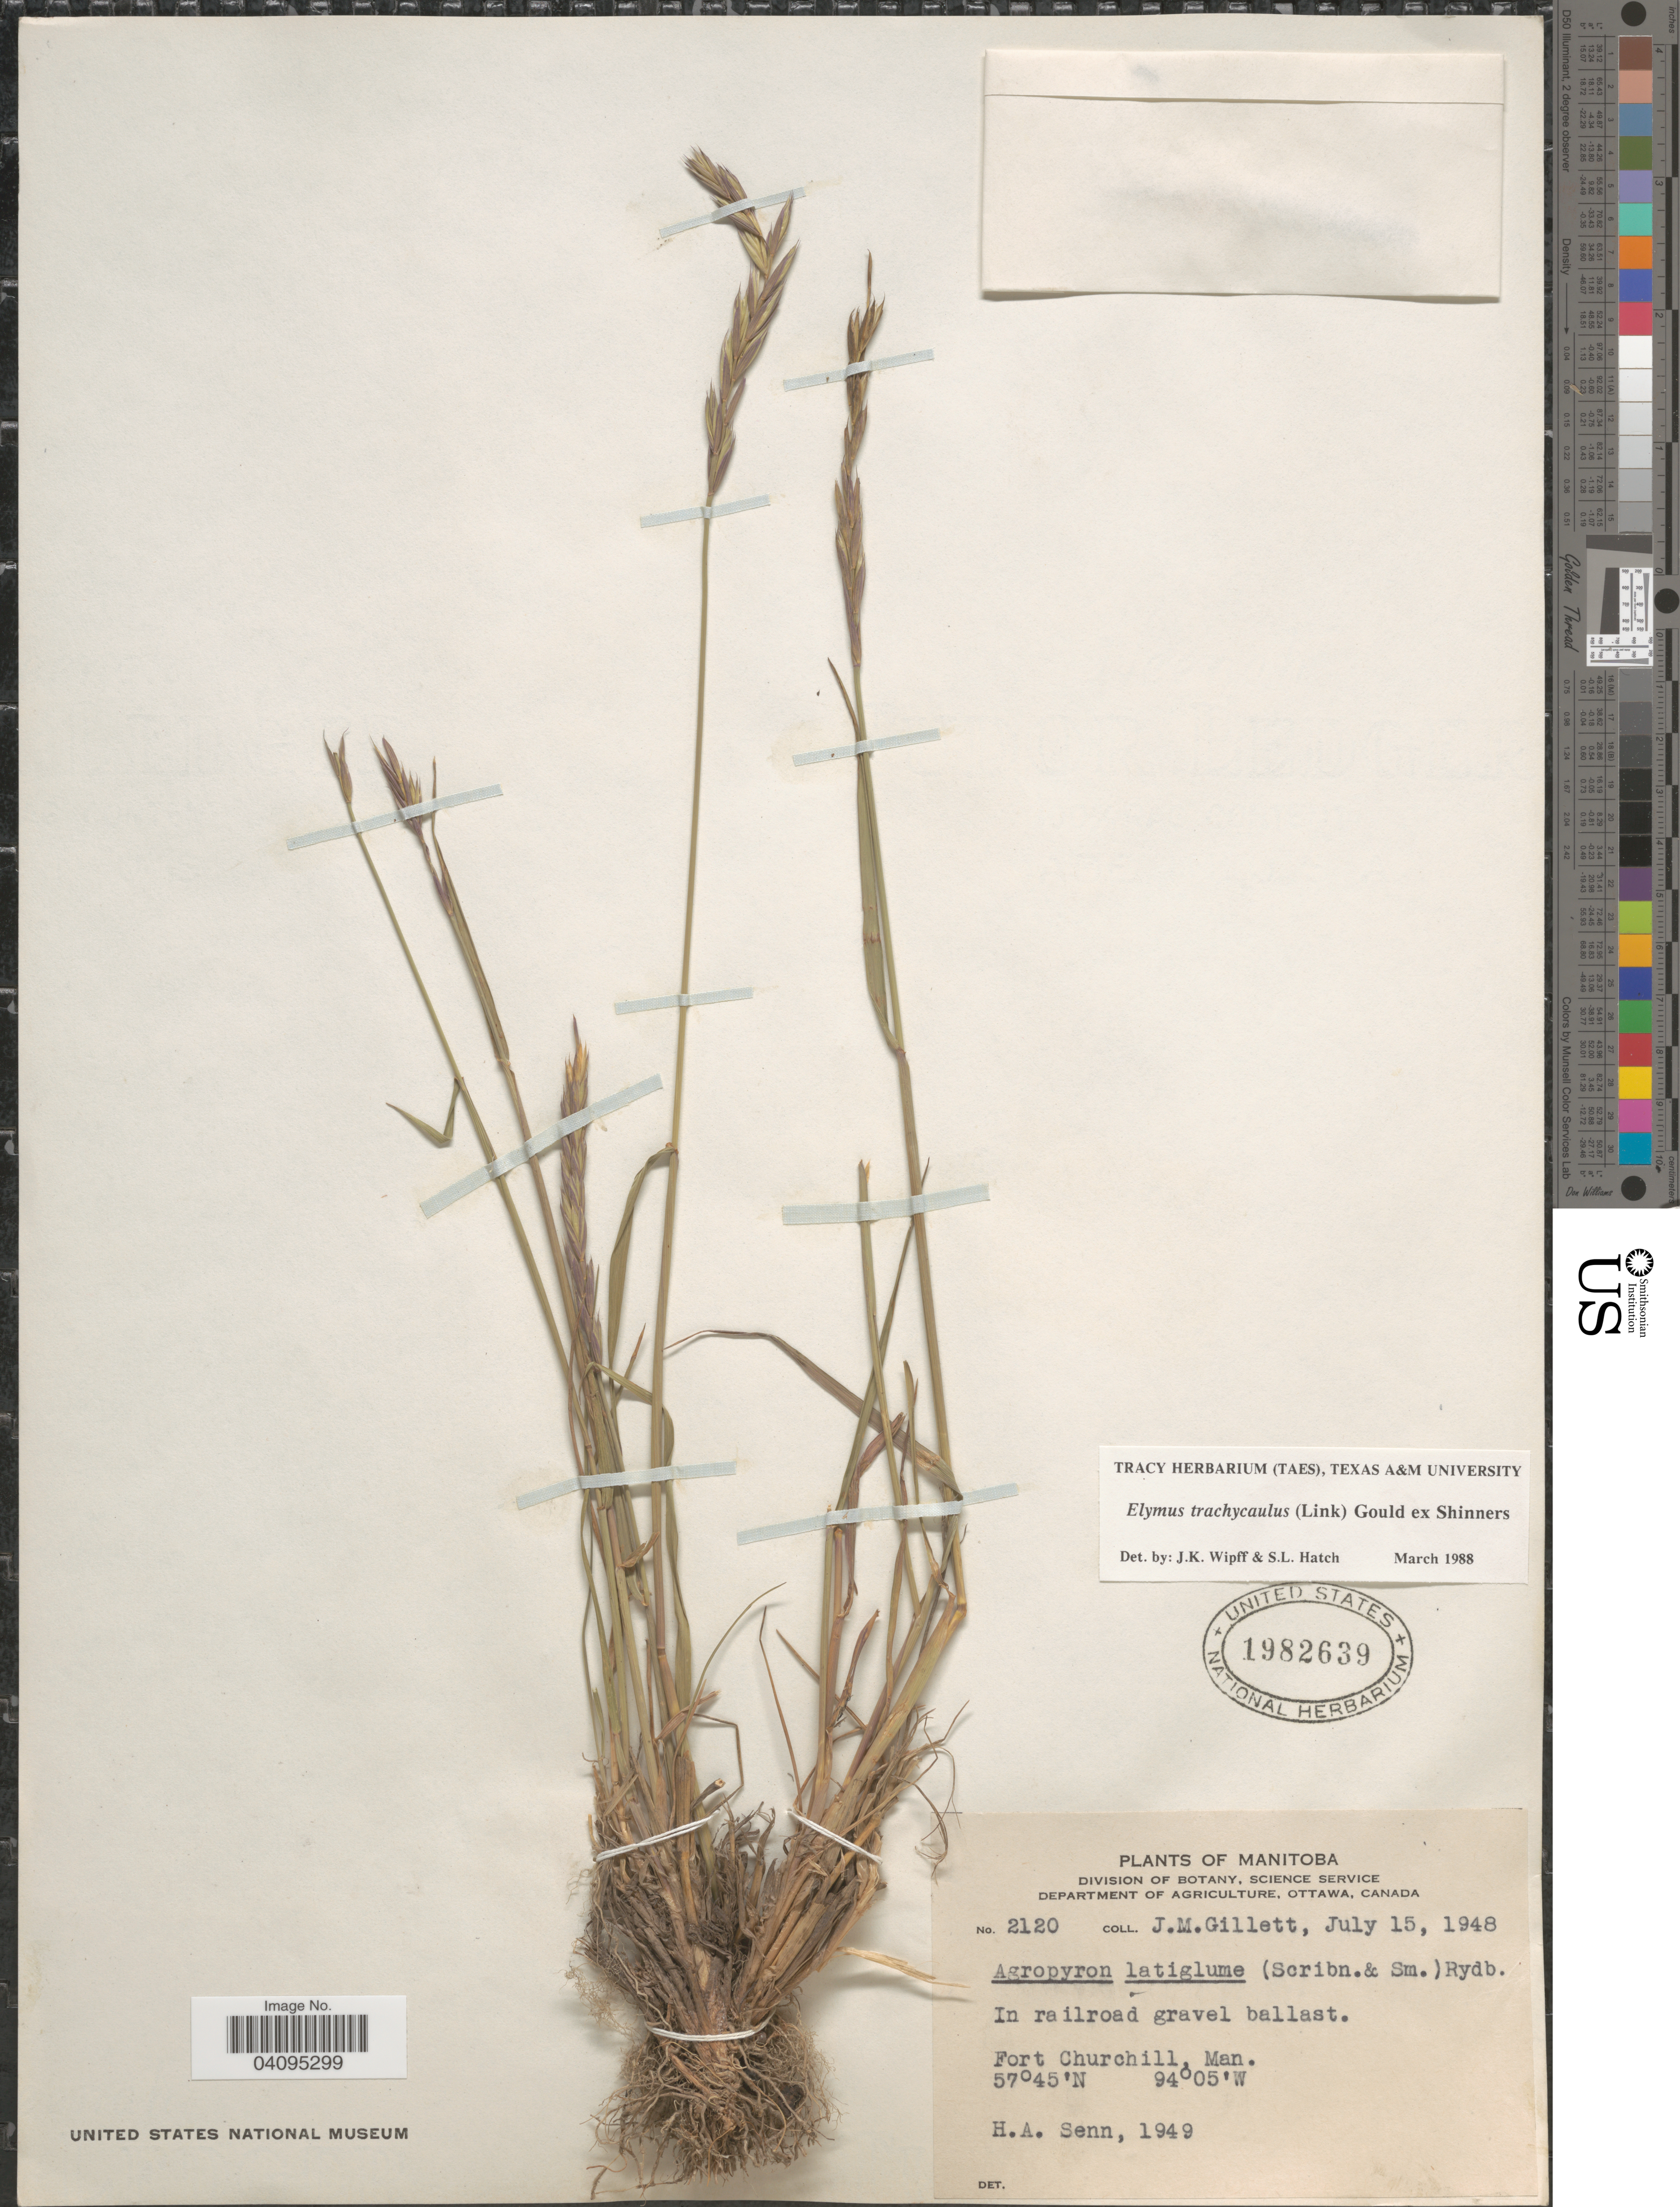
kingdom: Plantae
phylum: Tracheophyta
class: Liliopsida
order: Poales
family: Poaceae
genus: Elymus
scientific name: Elymus trachycaulus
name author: (Link) Gould ex Shinners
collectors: J. M. Gillett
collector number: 2120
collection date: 1948-07-15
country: Canada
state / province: Manitoba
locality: In railroad gravel ballast. Fort Churchill.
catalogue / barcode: US 1982639